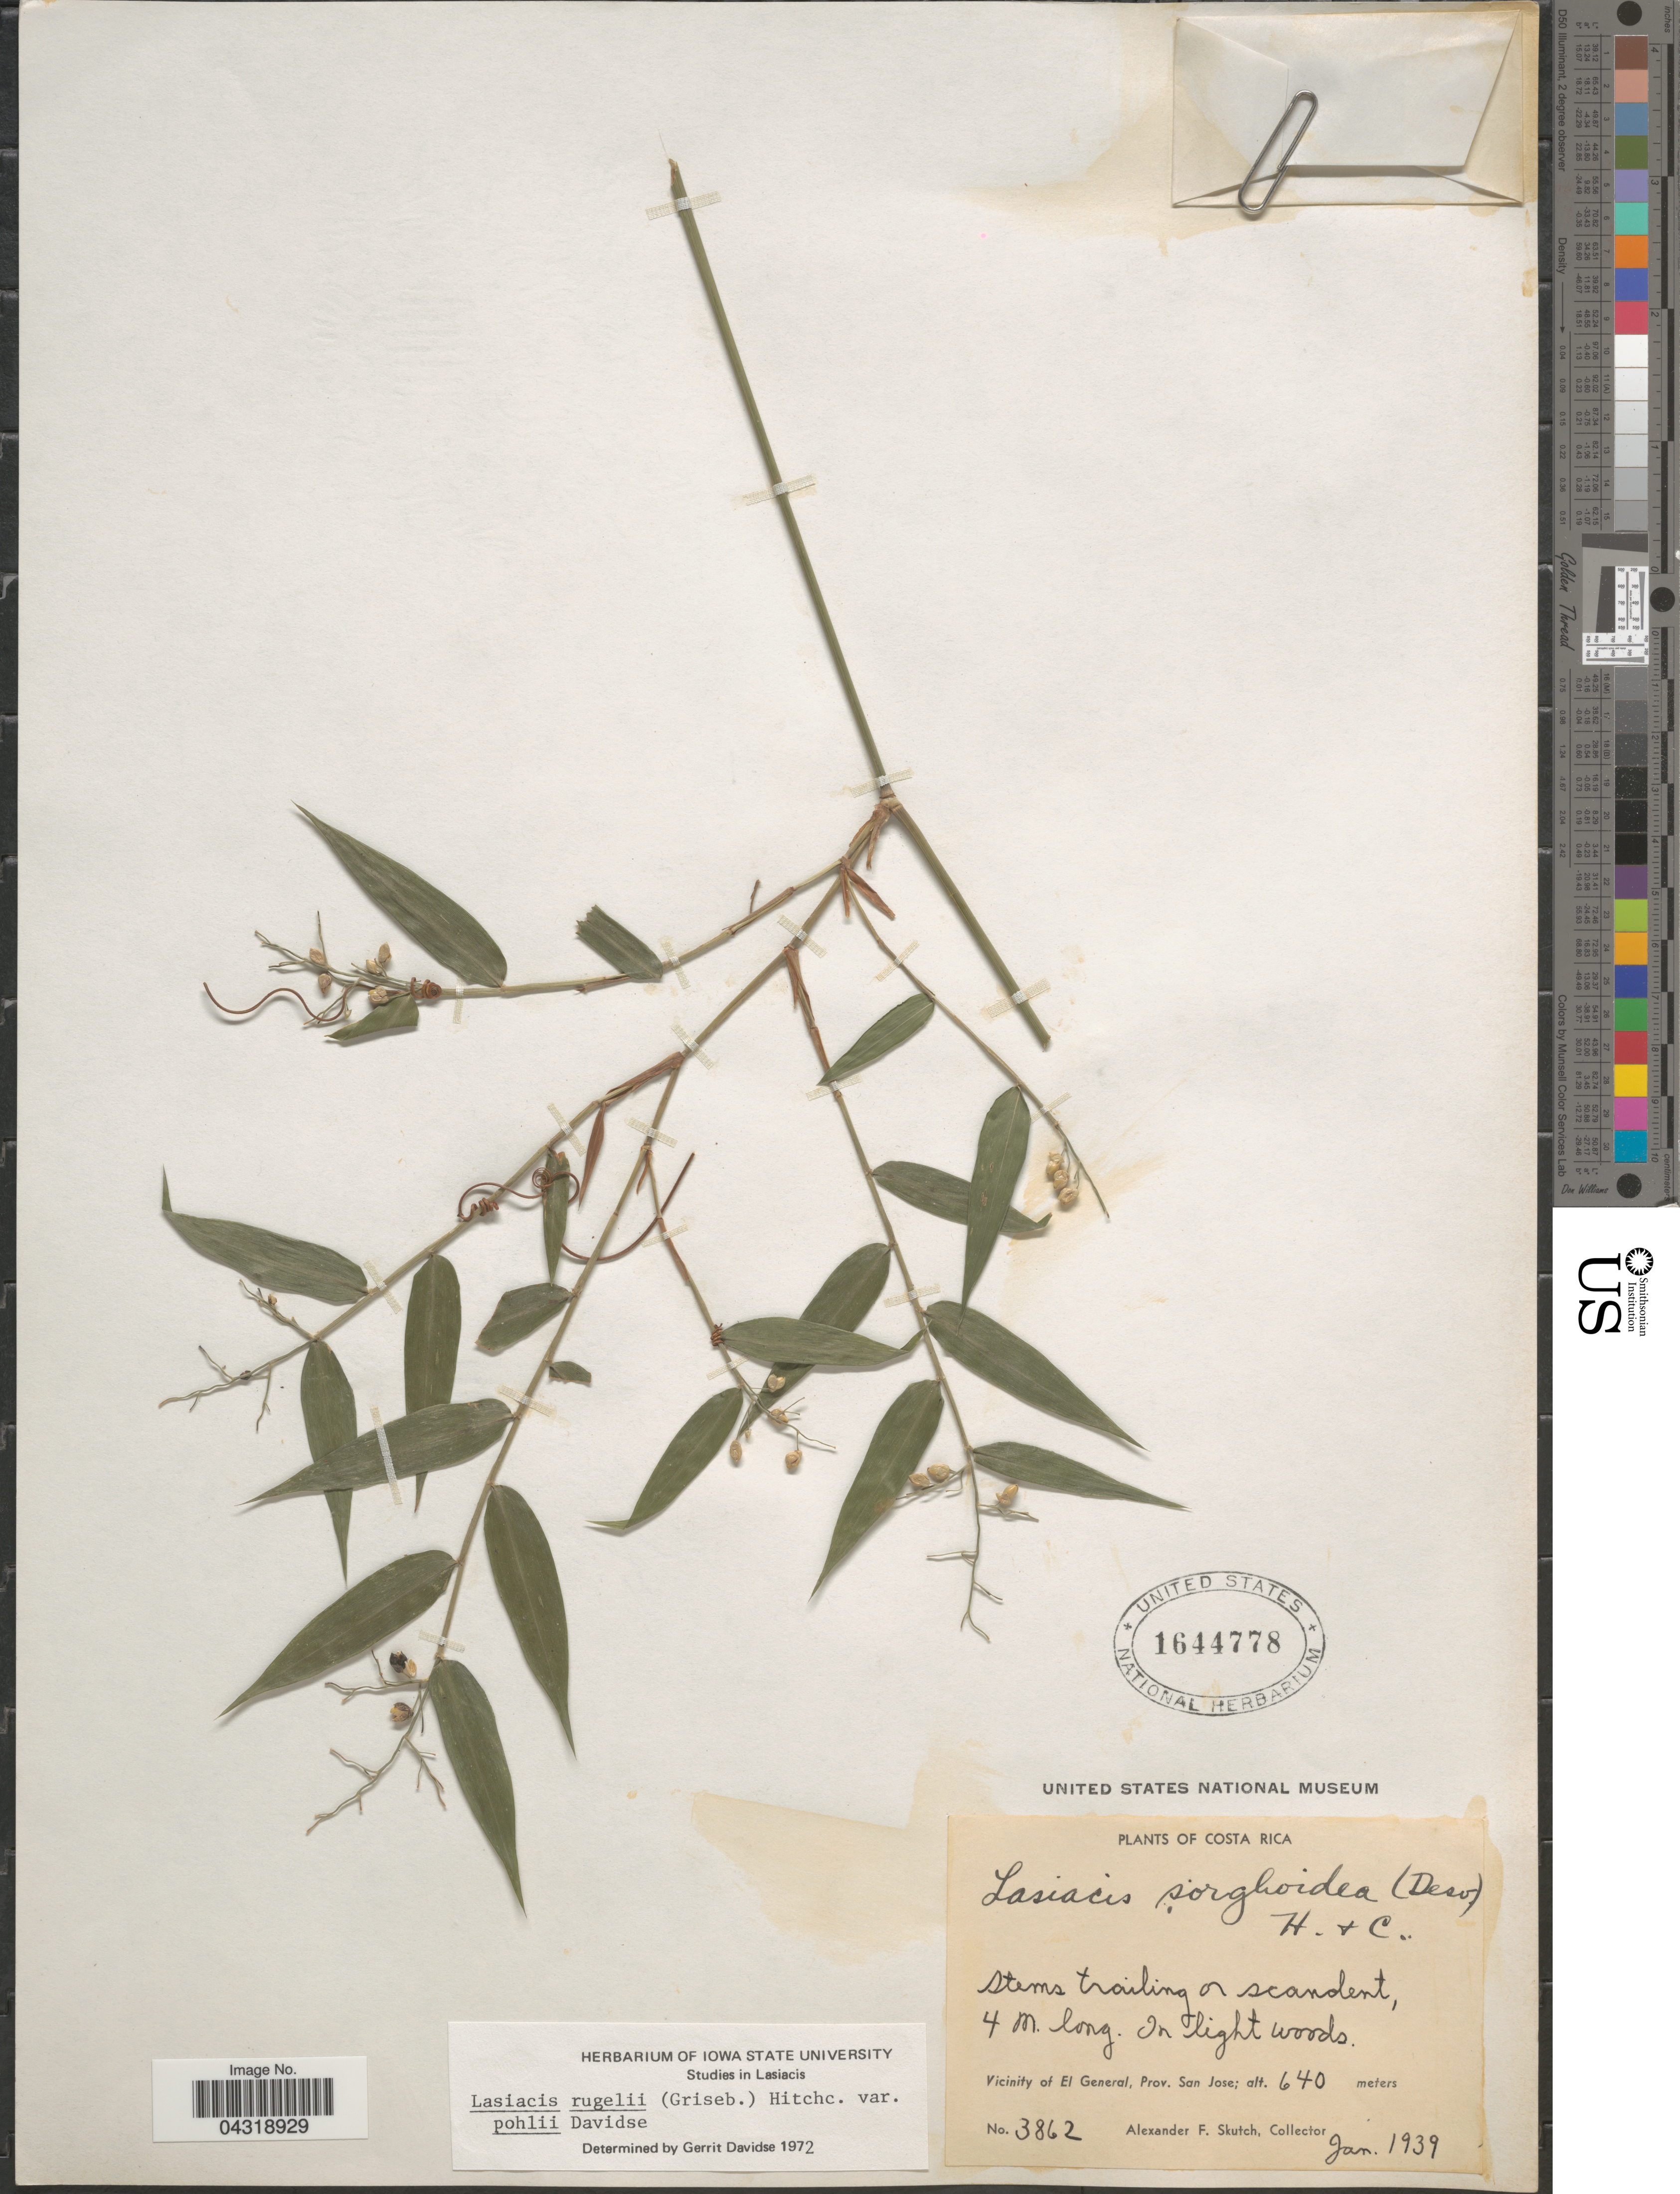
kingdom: Plantae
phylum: Tracheophyta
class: Liliopsida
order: Poales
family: Poaceae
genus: Lasiacis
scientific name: Lasiacis rugelii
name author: (Griseb.) Hitchc.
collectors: A. F. Skutch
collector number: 3862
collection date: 1939-01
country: Costa Rica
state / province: San José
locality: Vicinity of El General.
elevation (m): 640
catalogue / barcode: US 1644778